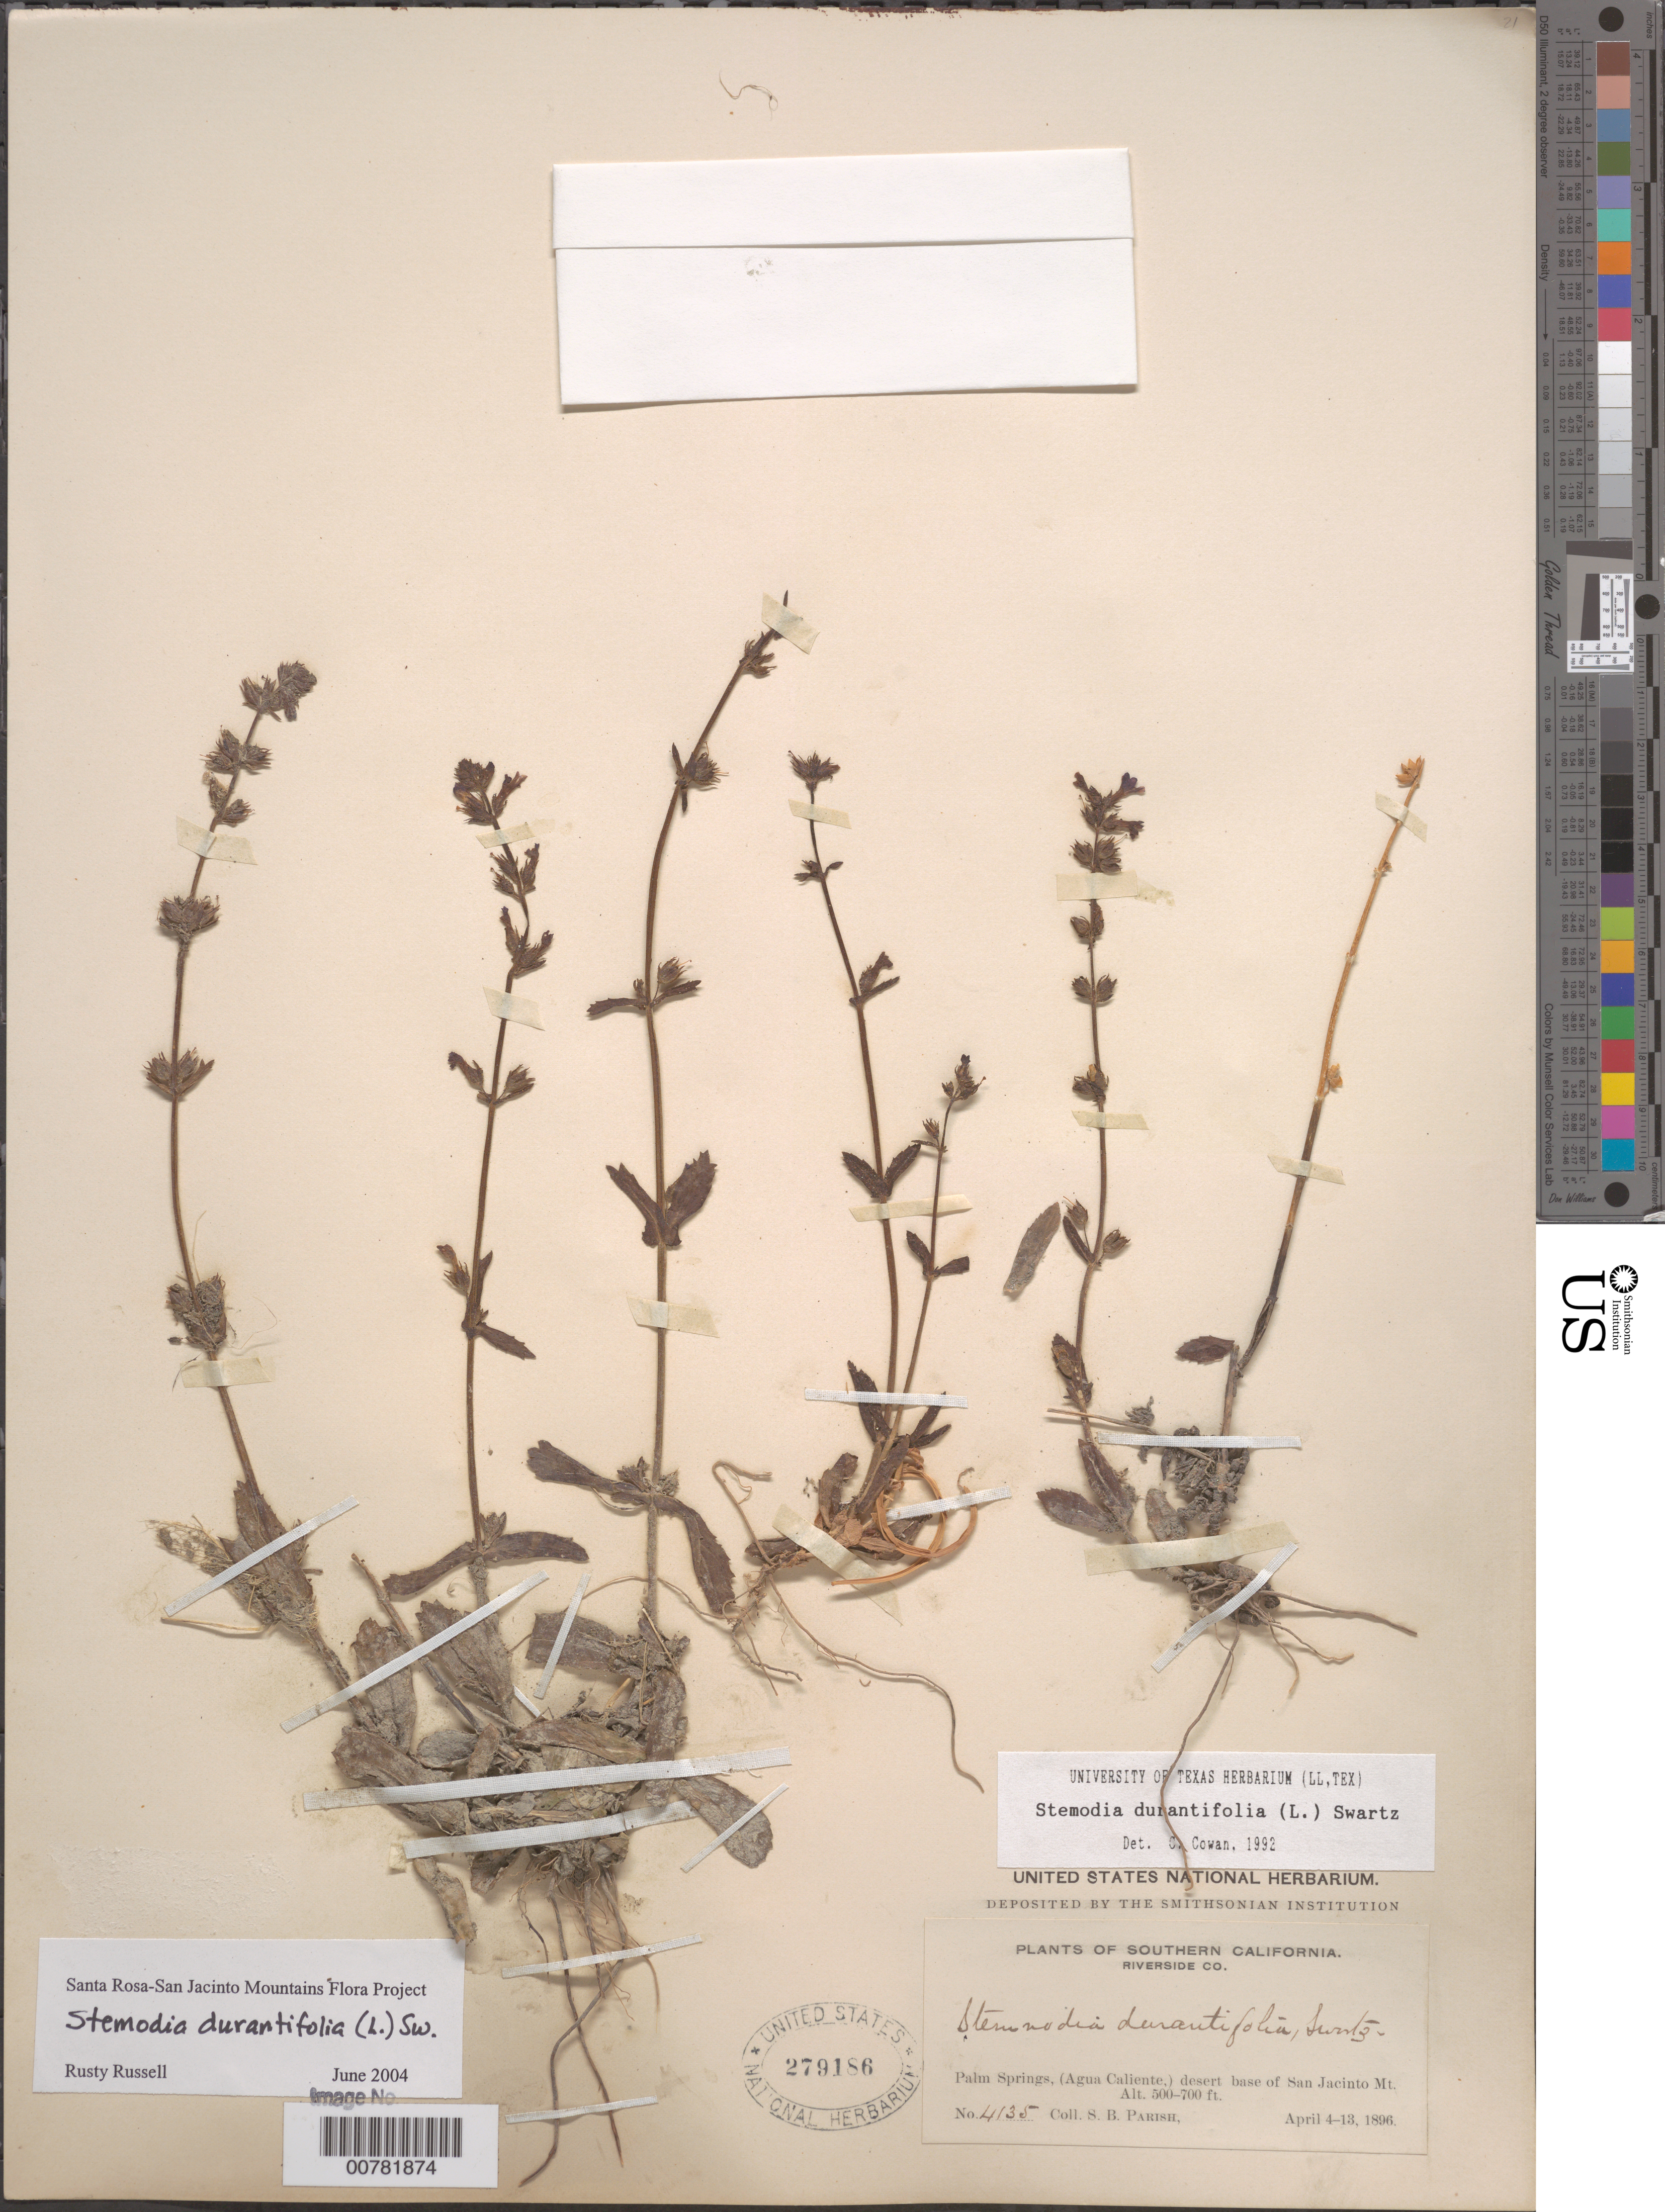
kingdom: Plantae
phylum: Tracheophyta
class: Magnoliopsida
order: Lamiales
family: Plantaginaceae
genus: Stemodia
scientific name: Stemodia durantifolia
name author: (L.) Sw.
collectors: S. B. Parish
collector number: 4135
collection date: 1896-04-04/1896-04-13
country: United States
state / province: California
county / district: Riverside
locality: Southern California. Riverside Co. Palm Springs, (Agua Caliente,) desert base of San Jacinto Mt.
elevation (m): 152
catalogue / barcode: US 279186